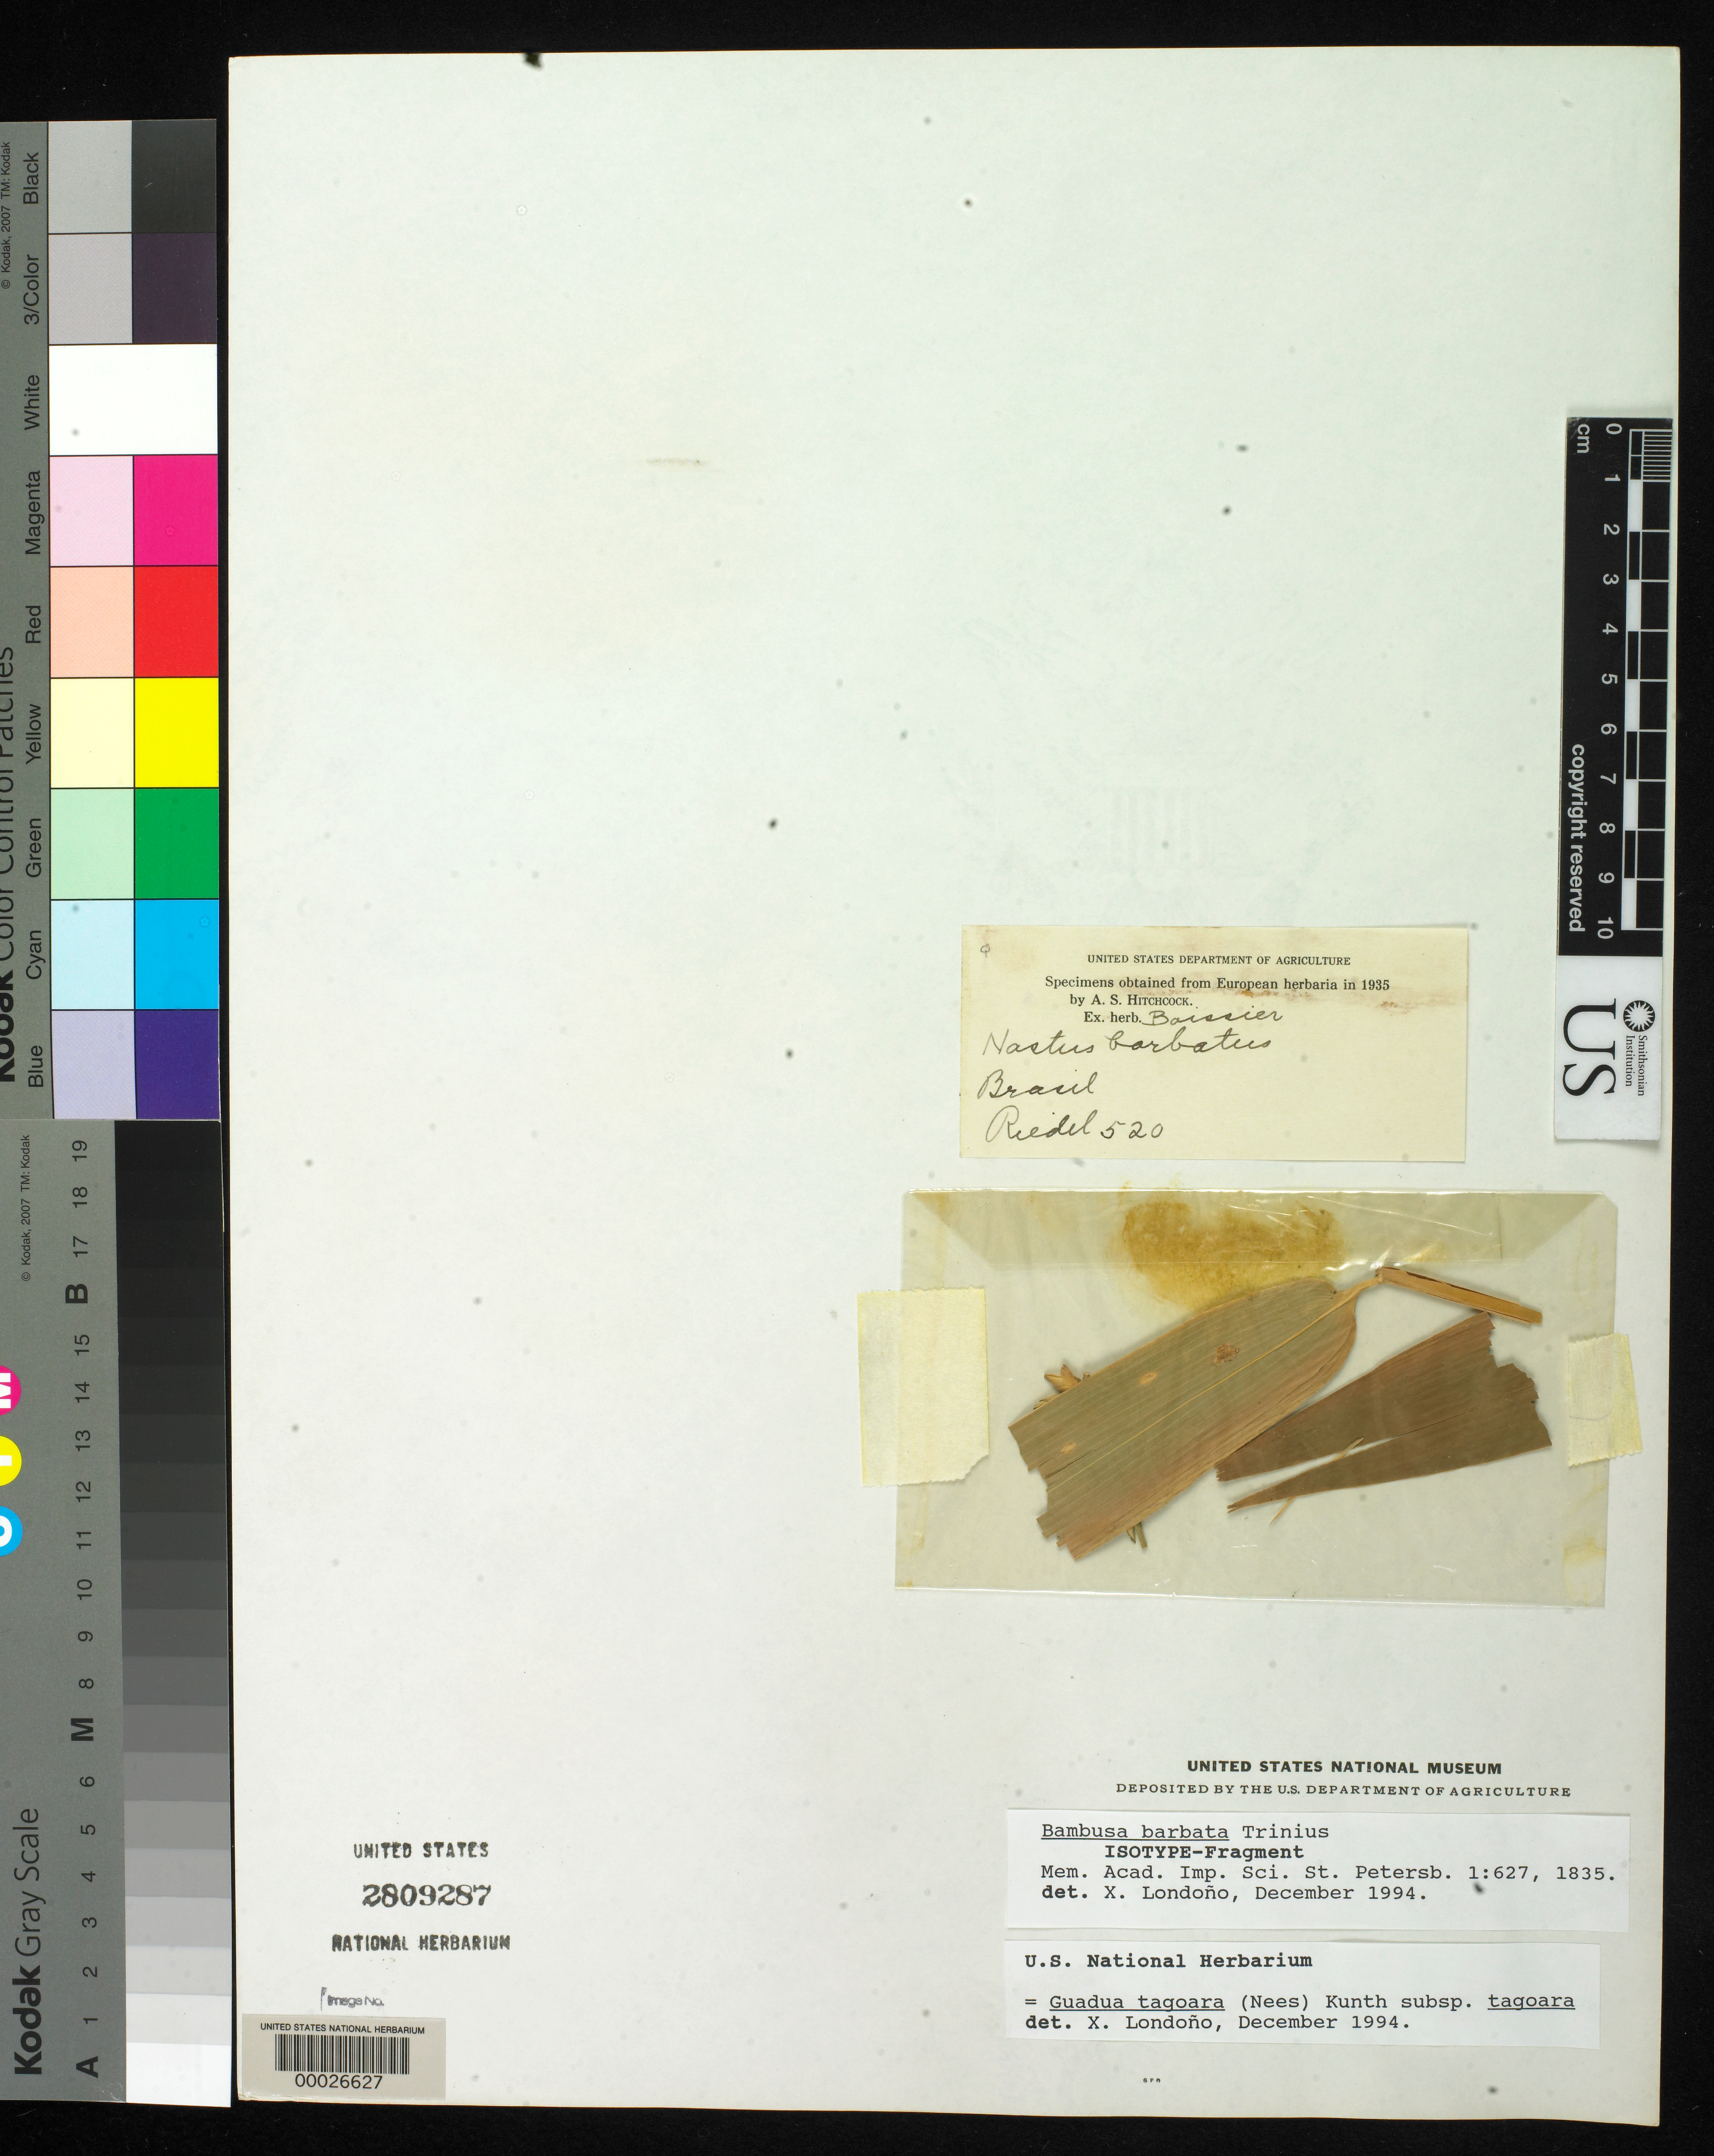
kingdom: Plantae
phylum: Tracheophyta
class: Liliopsida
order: Poales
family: Poaceae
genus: Bambusa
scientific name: Bambusa barbata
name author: Trin.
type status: Type Material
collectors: L. Riedel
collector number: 520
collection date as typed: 1824 or -- --- 1829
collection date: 1824 or 1829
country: Brazil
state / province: Minas Gerais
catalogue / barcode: US 2809287